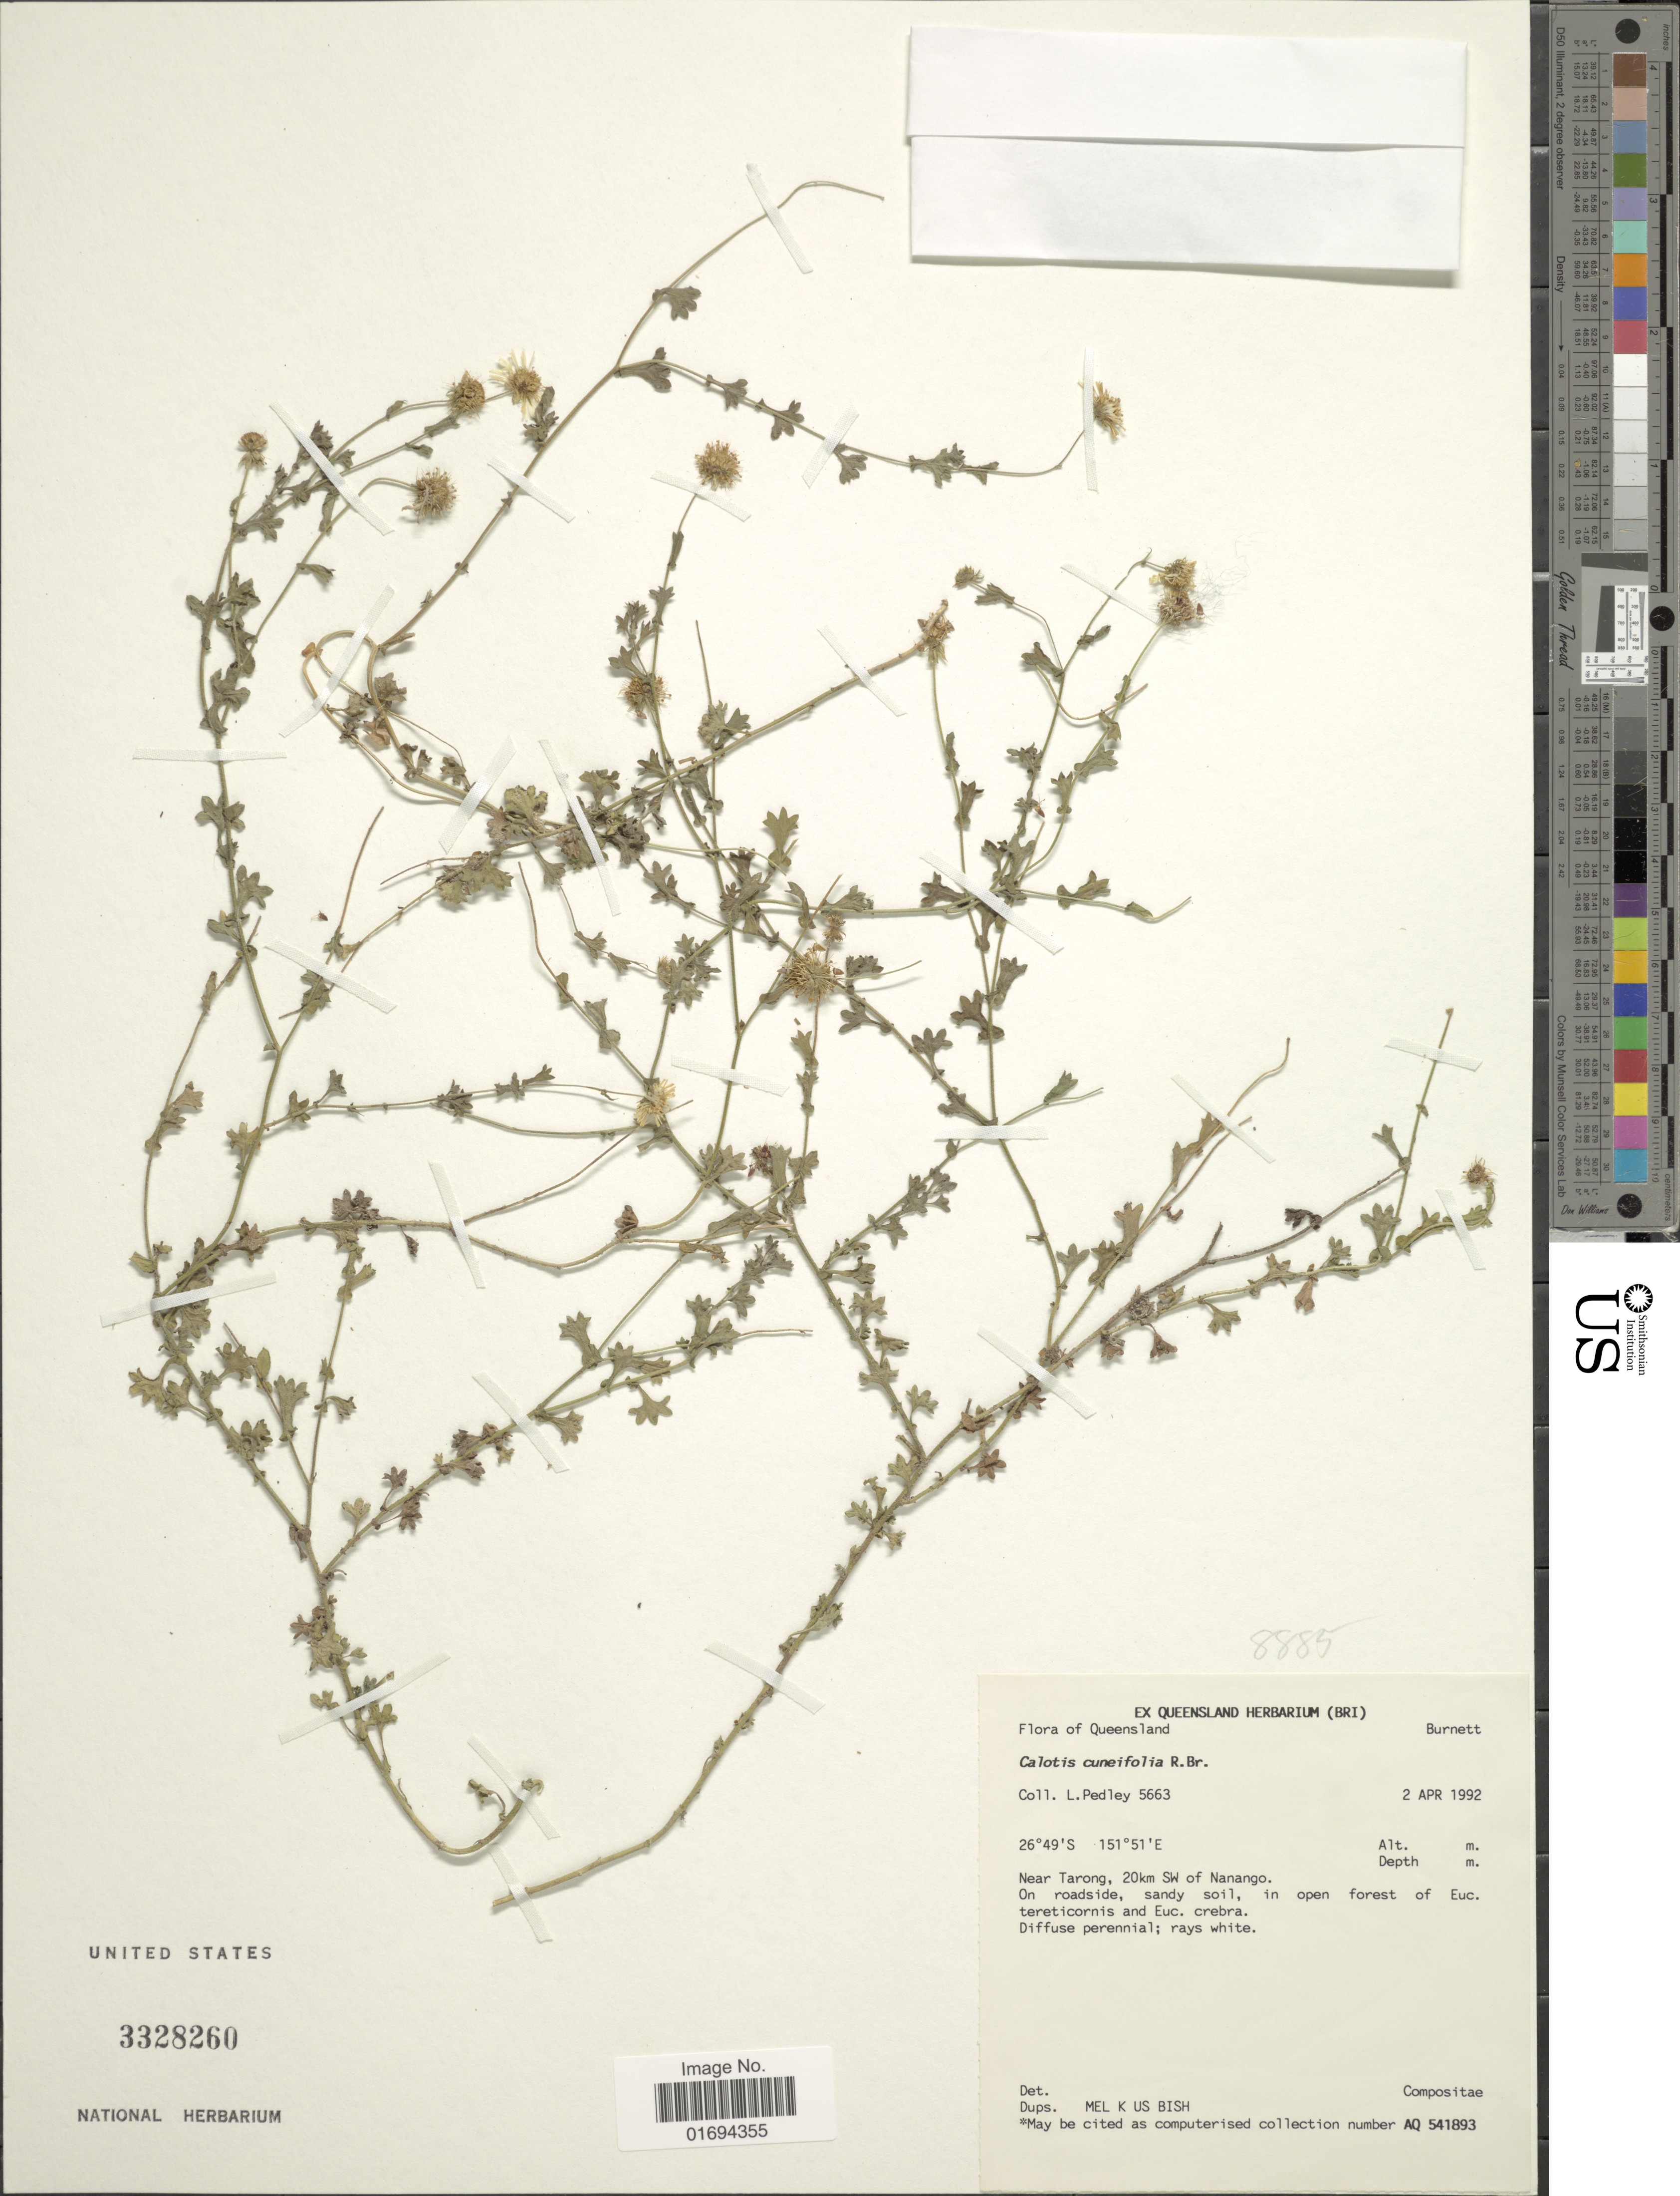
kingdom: Plantae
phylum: Tracheophyta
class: Magnoliopsida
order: Asterales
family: Asteraceae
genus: Calotis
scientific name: Calotis cuneifolia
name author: R. Br.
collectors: L. Pedley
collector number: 5663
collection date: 1992-04-02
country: Australia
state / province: Queensland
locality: Near Tarong, 20km SW of Nanango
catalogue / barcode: US 3328260